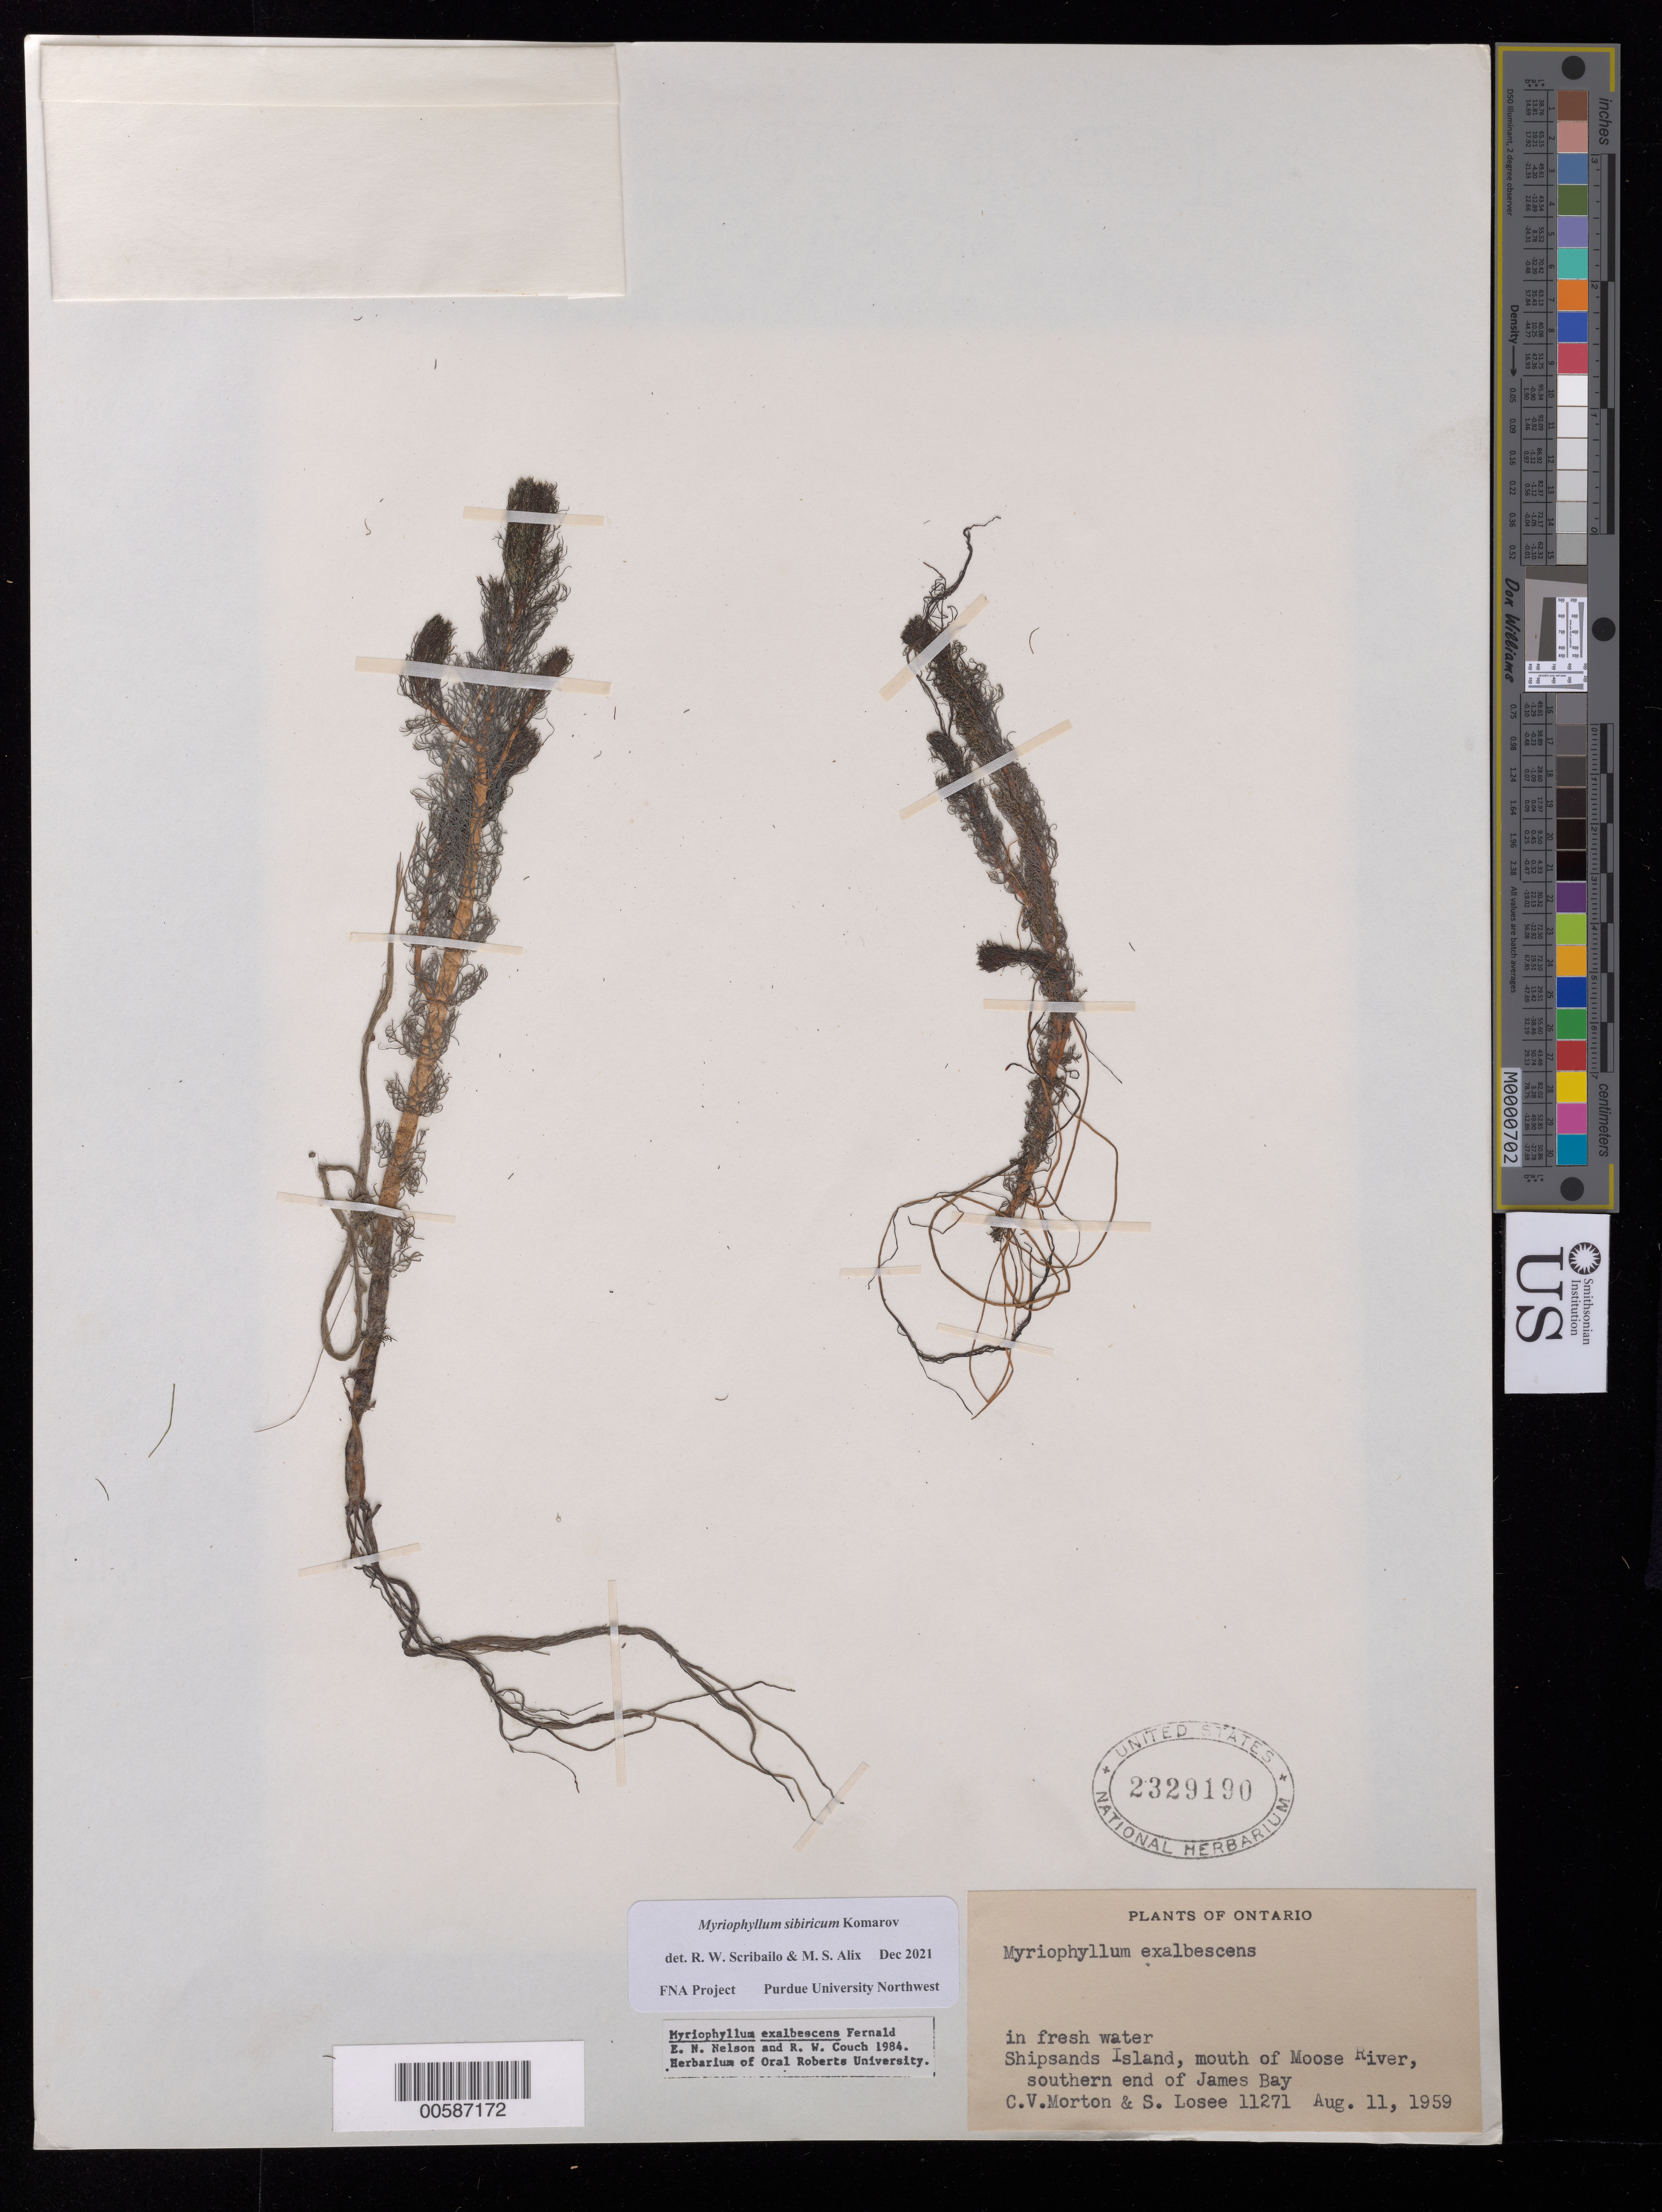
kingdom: Plantae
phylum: Tracheophyta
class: Magnoliopsida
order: Saxifragales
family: Haloragaceae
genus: Myriophyllum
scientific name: Myriophyllum sibiricum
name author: Kom.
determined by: Scribailo, R. W.; Alix, M. S.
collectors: C. V. Morton & S. Losee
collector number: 11271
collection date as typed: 11 Aug 1959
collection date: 1959-08-11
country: Canada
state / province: Ontario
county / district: Cochrane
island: Ship Sands Island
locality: Shipsands Island, mouth of Moose River, southern end of James Bay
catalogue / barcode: US 2329190